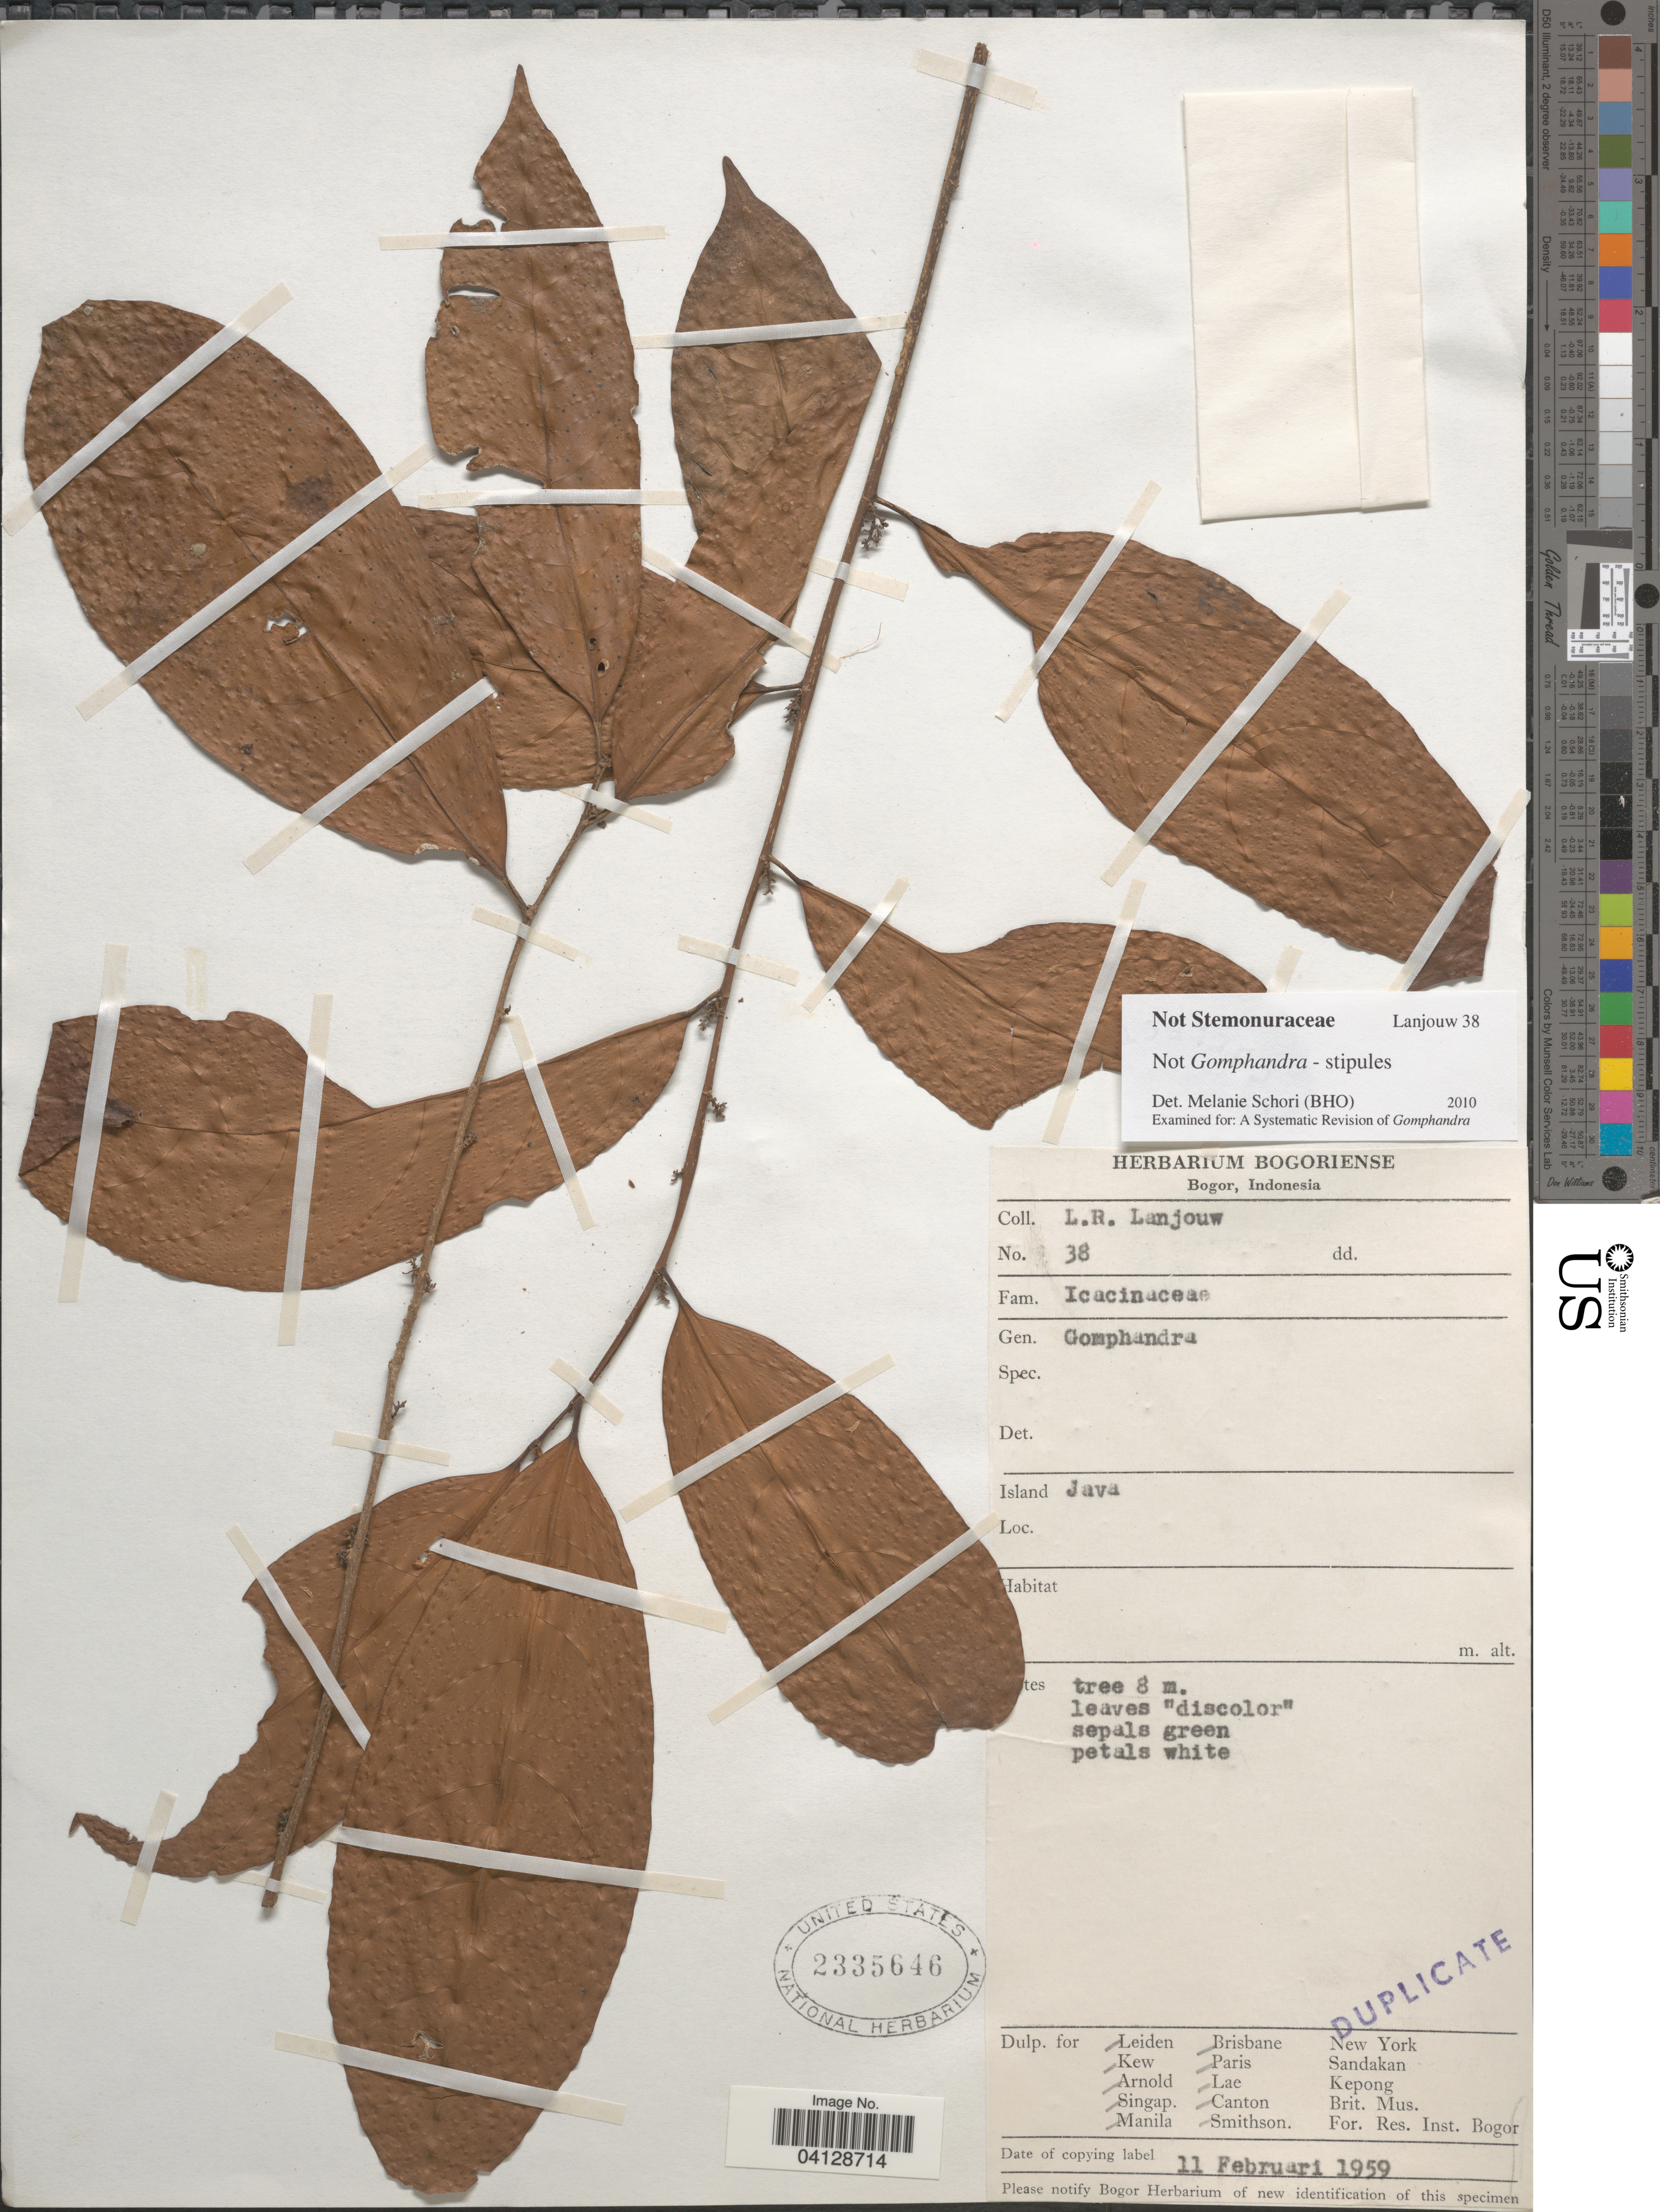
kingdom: Plantae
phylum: Tracheophyta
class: Magnoliopsida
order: Malpighiales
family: Violaceae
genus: Rinorea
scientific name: Rinorea cinerea subsp. cinerea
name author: (King) Jarvie & P.F. Stevens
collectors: J. Lanjouw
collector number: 38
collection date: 1959-02-11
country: Indonesia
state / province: Java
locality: Island Java.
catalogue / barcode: US 2335646